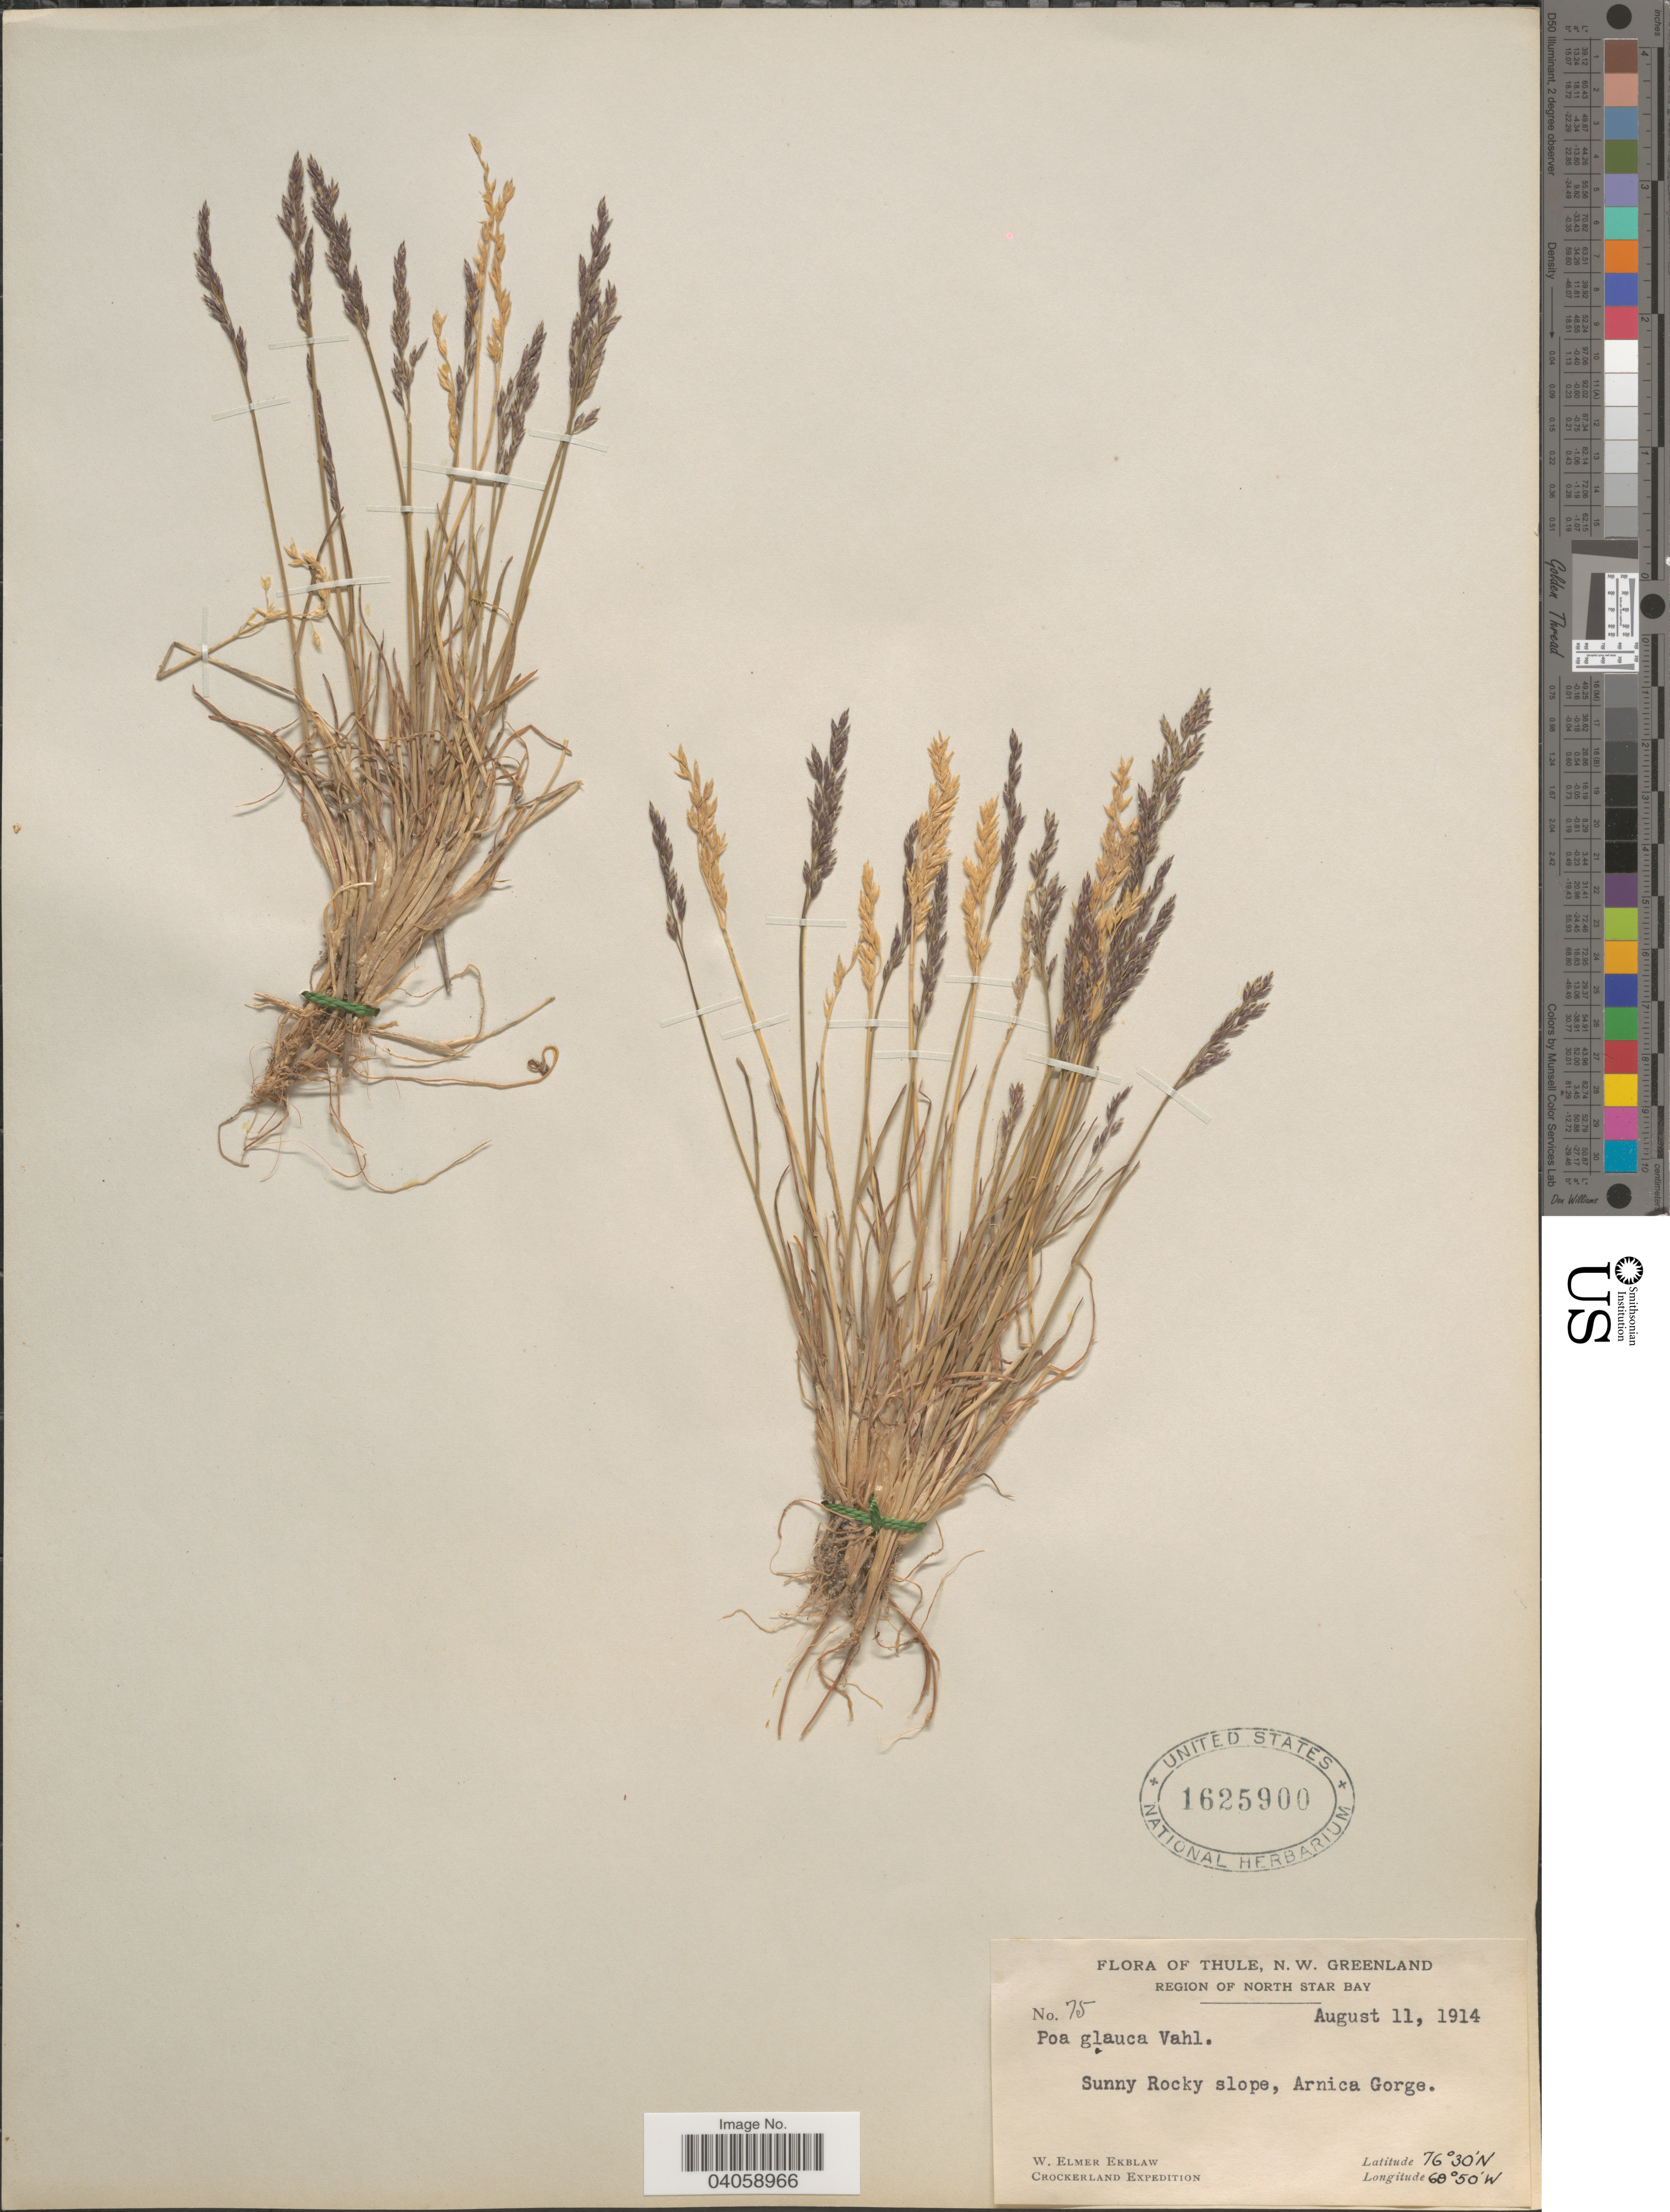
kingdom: Plantae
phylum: Tracheophyta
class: Liliopsida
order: Poales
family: Poaceae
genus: Poa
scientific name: Poa glauca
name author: Vahl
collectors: W. Ekblaw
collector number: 75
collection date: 1914-08-11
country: Greenland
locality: Thule, N. W. Greenland. Region of North Star Bay. Sunny Rock slope, Arnica Gorge.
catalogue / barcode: US 1625900